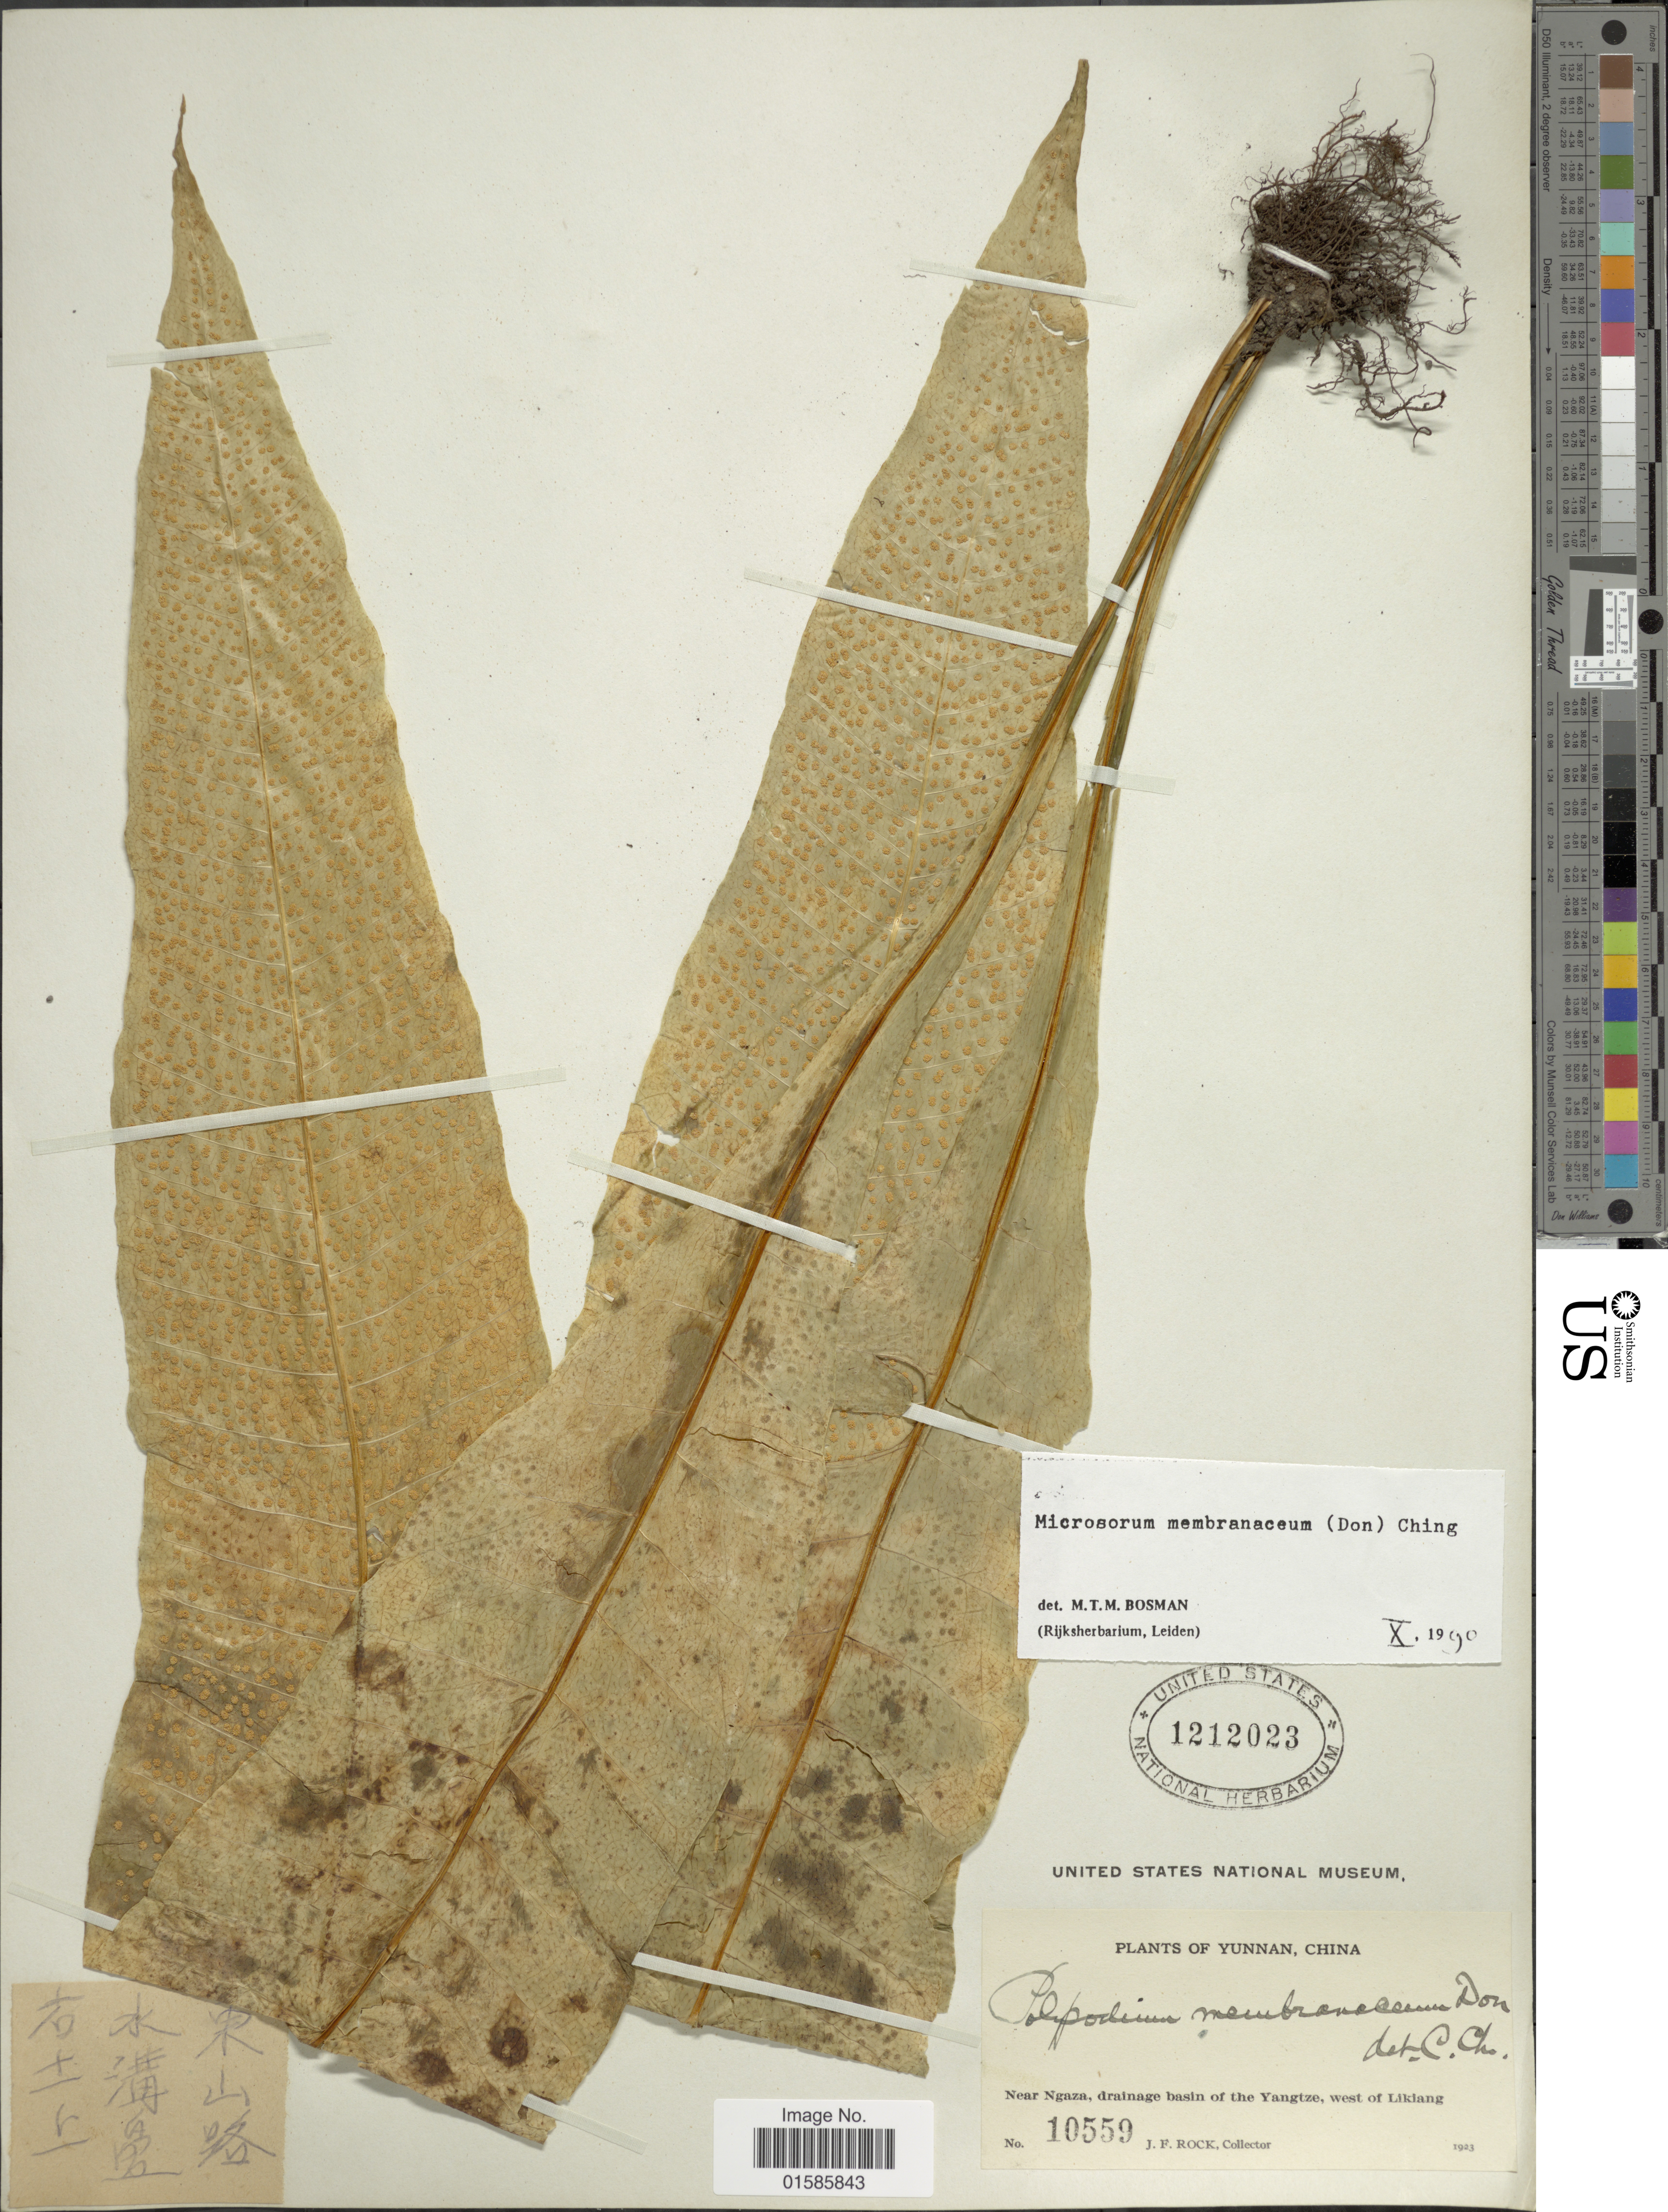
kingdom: Plantae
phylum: Tracheophyta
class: Polypodiopsida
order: Polypodiales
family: Polypodiaceae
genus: Microsorum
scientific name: Microsorum membranaceum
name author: (D. Don) Ching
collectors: J. Rock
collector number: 10559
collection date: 1923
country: China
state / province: Yunnan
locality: Near Ngaza, drainage basin of the Yangtze, west of Likiang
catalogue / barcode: US 1212023